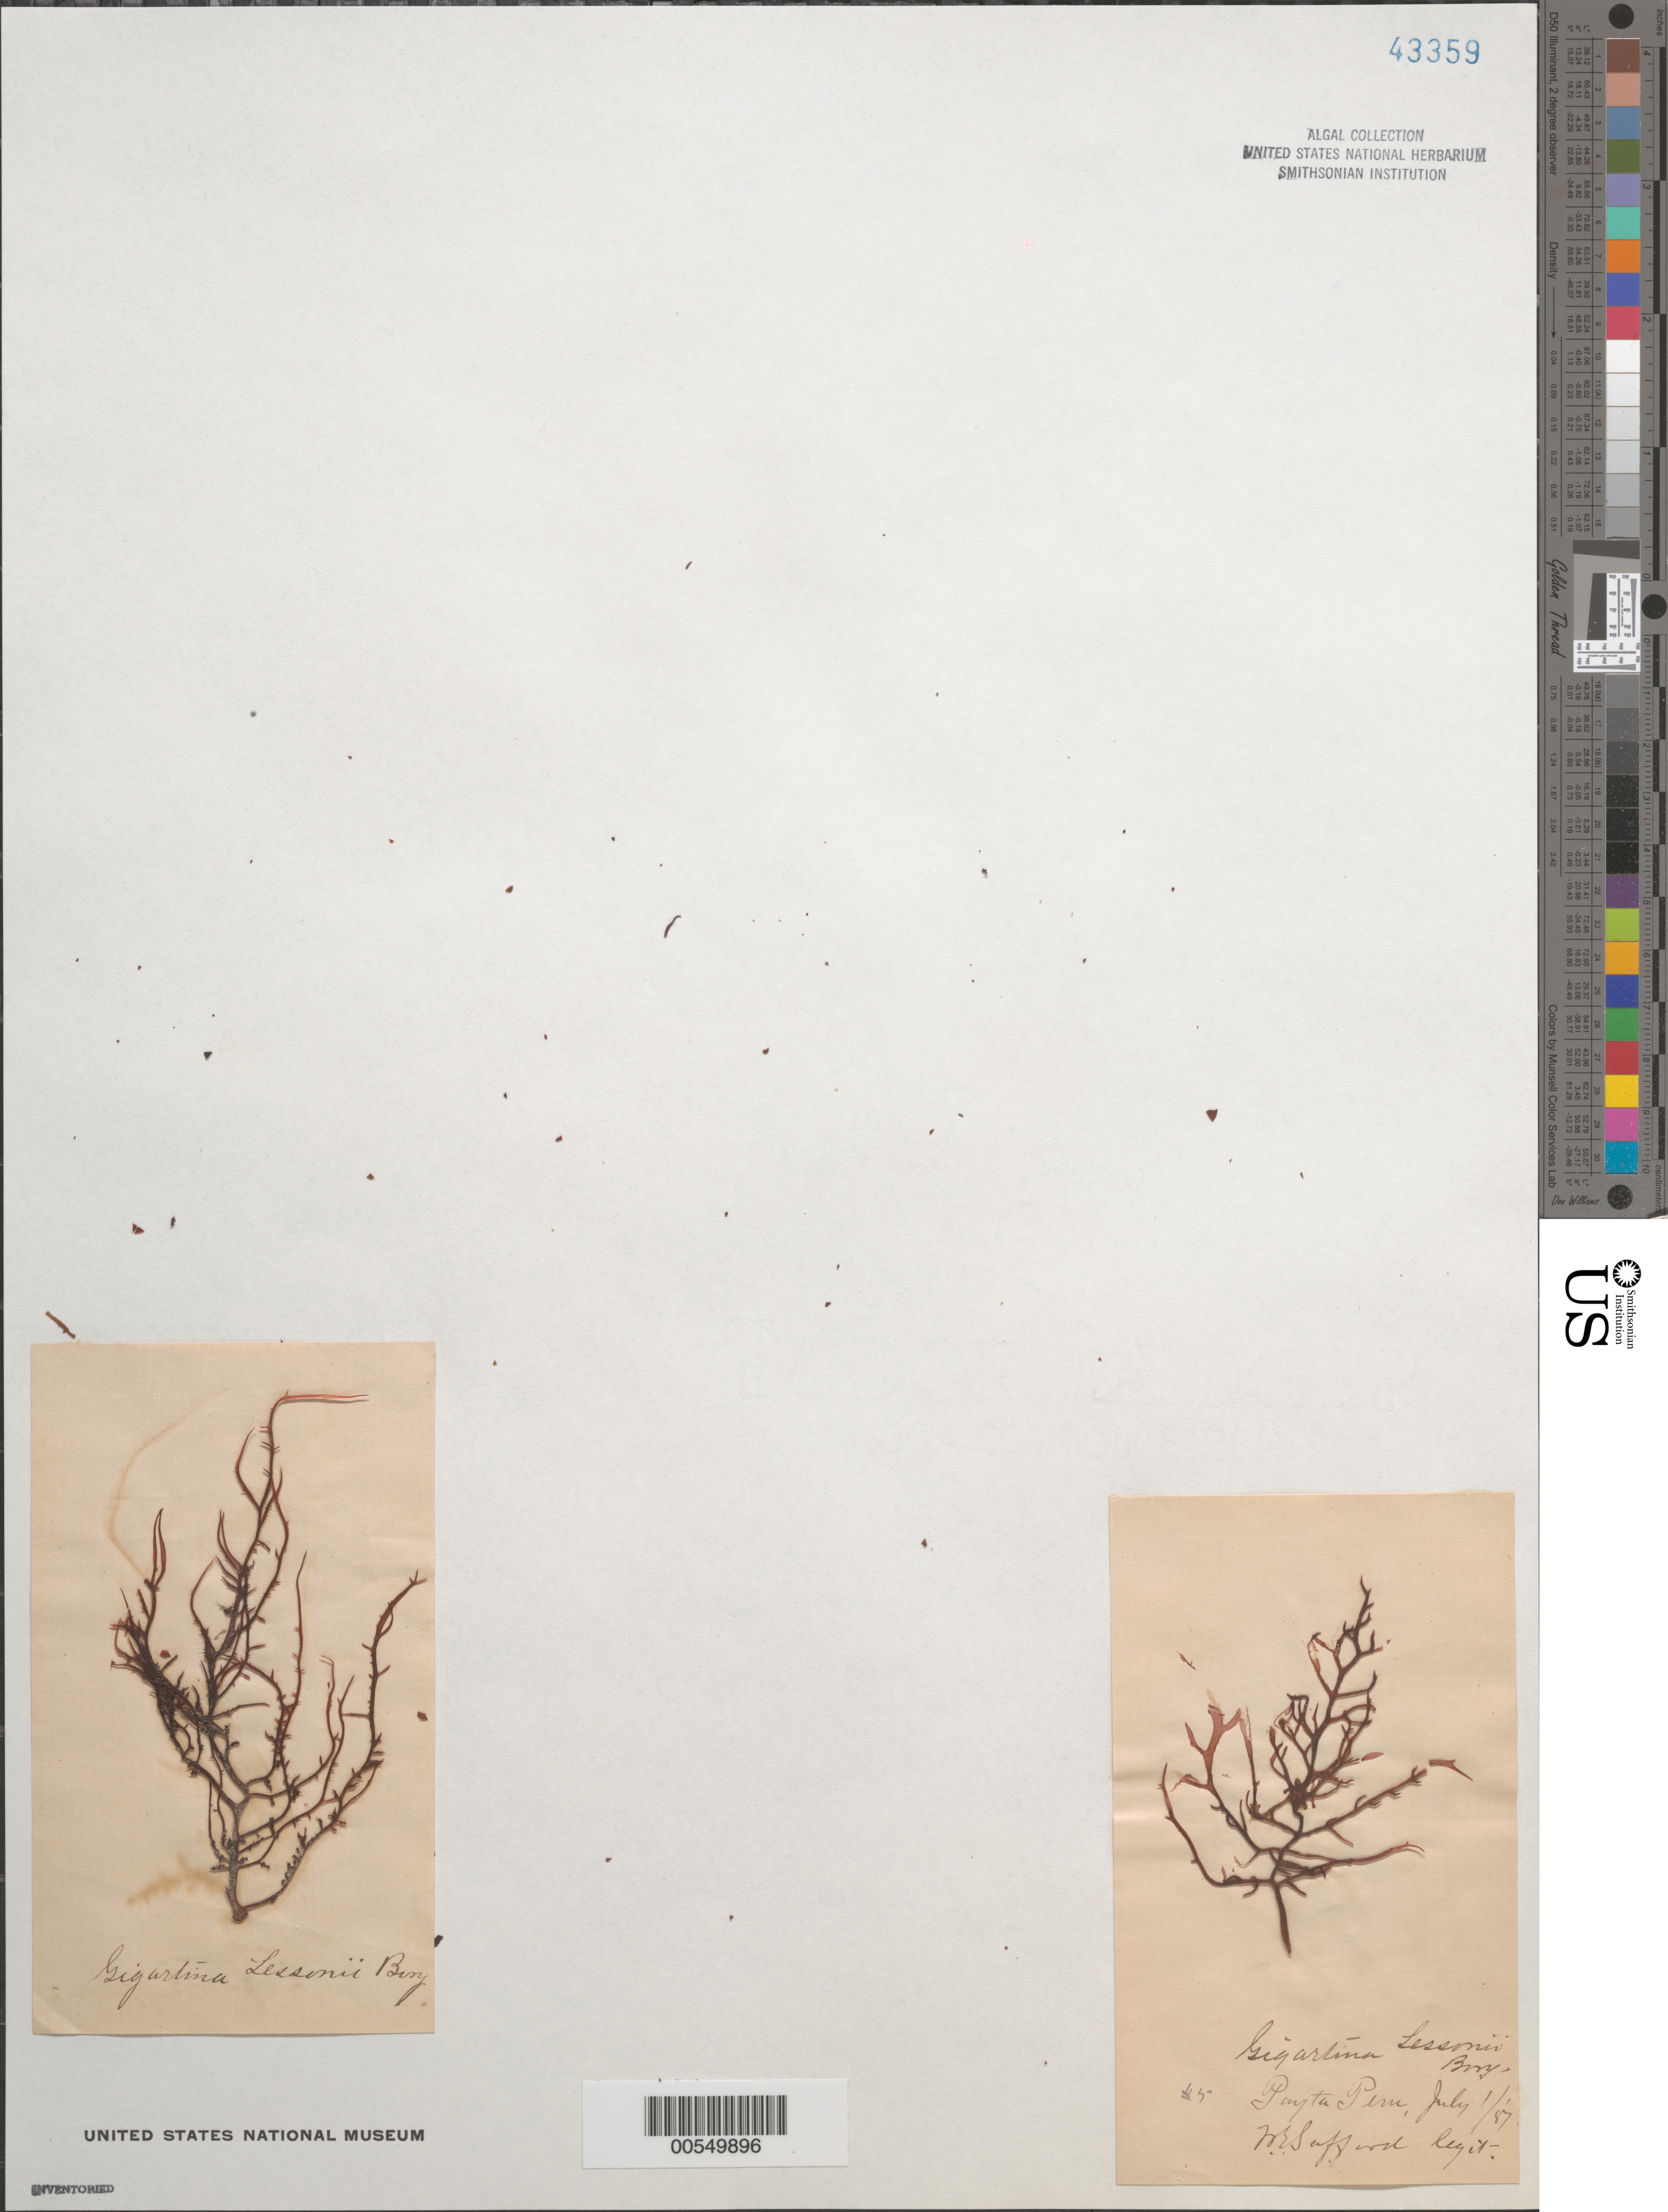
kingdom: Plantae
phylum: Rhodophyta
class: Florideophyceae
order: Gigartinales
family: Gigartinaceae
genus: Chondracanthus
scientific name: Chondracanthus chamissoi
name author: (C. Agardh) Kützing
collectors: W. E. Safford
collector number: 5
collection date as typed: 01 Jul 1887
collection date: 1887-07-01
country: Peru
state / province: Piura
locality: Paita (Payta)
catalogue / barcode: US 43359